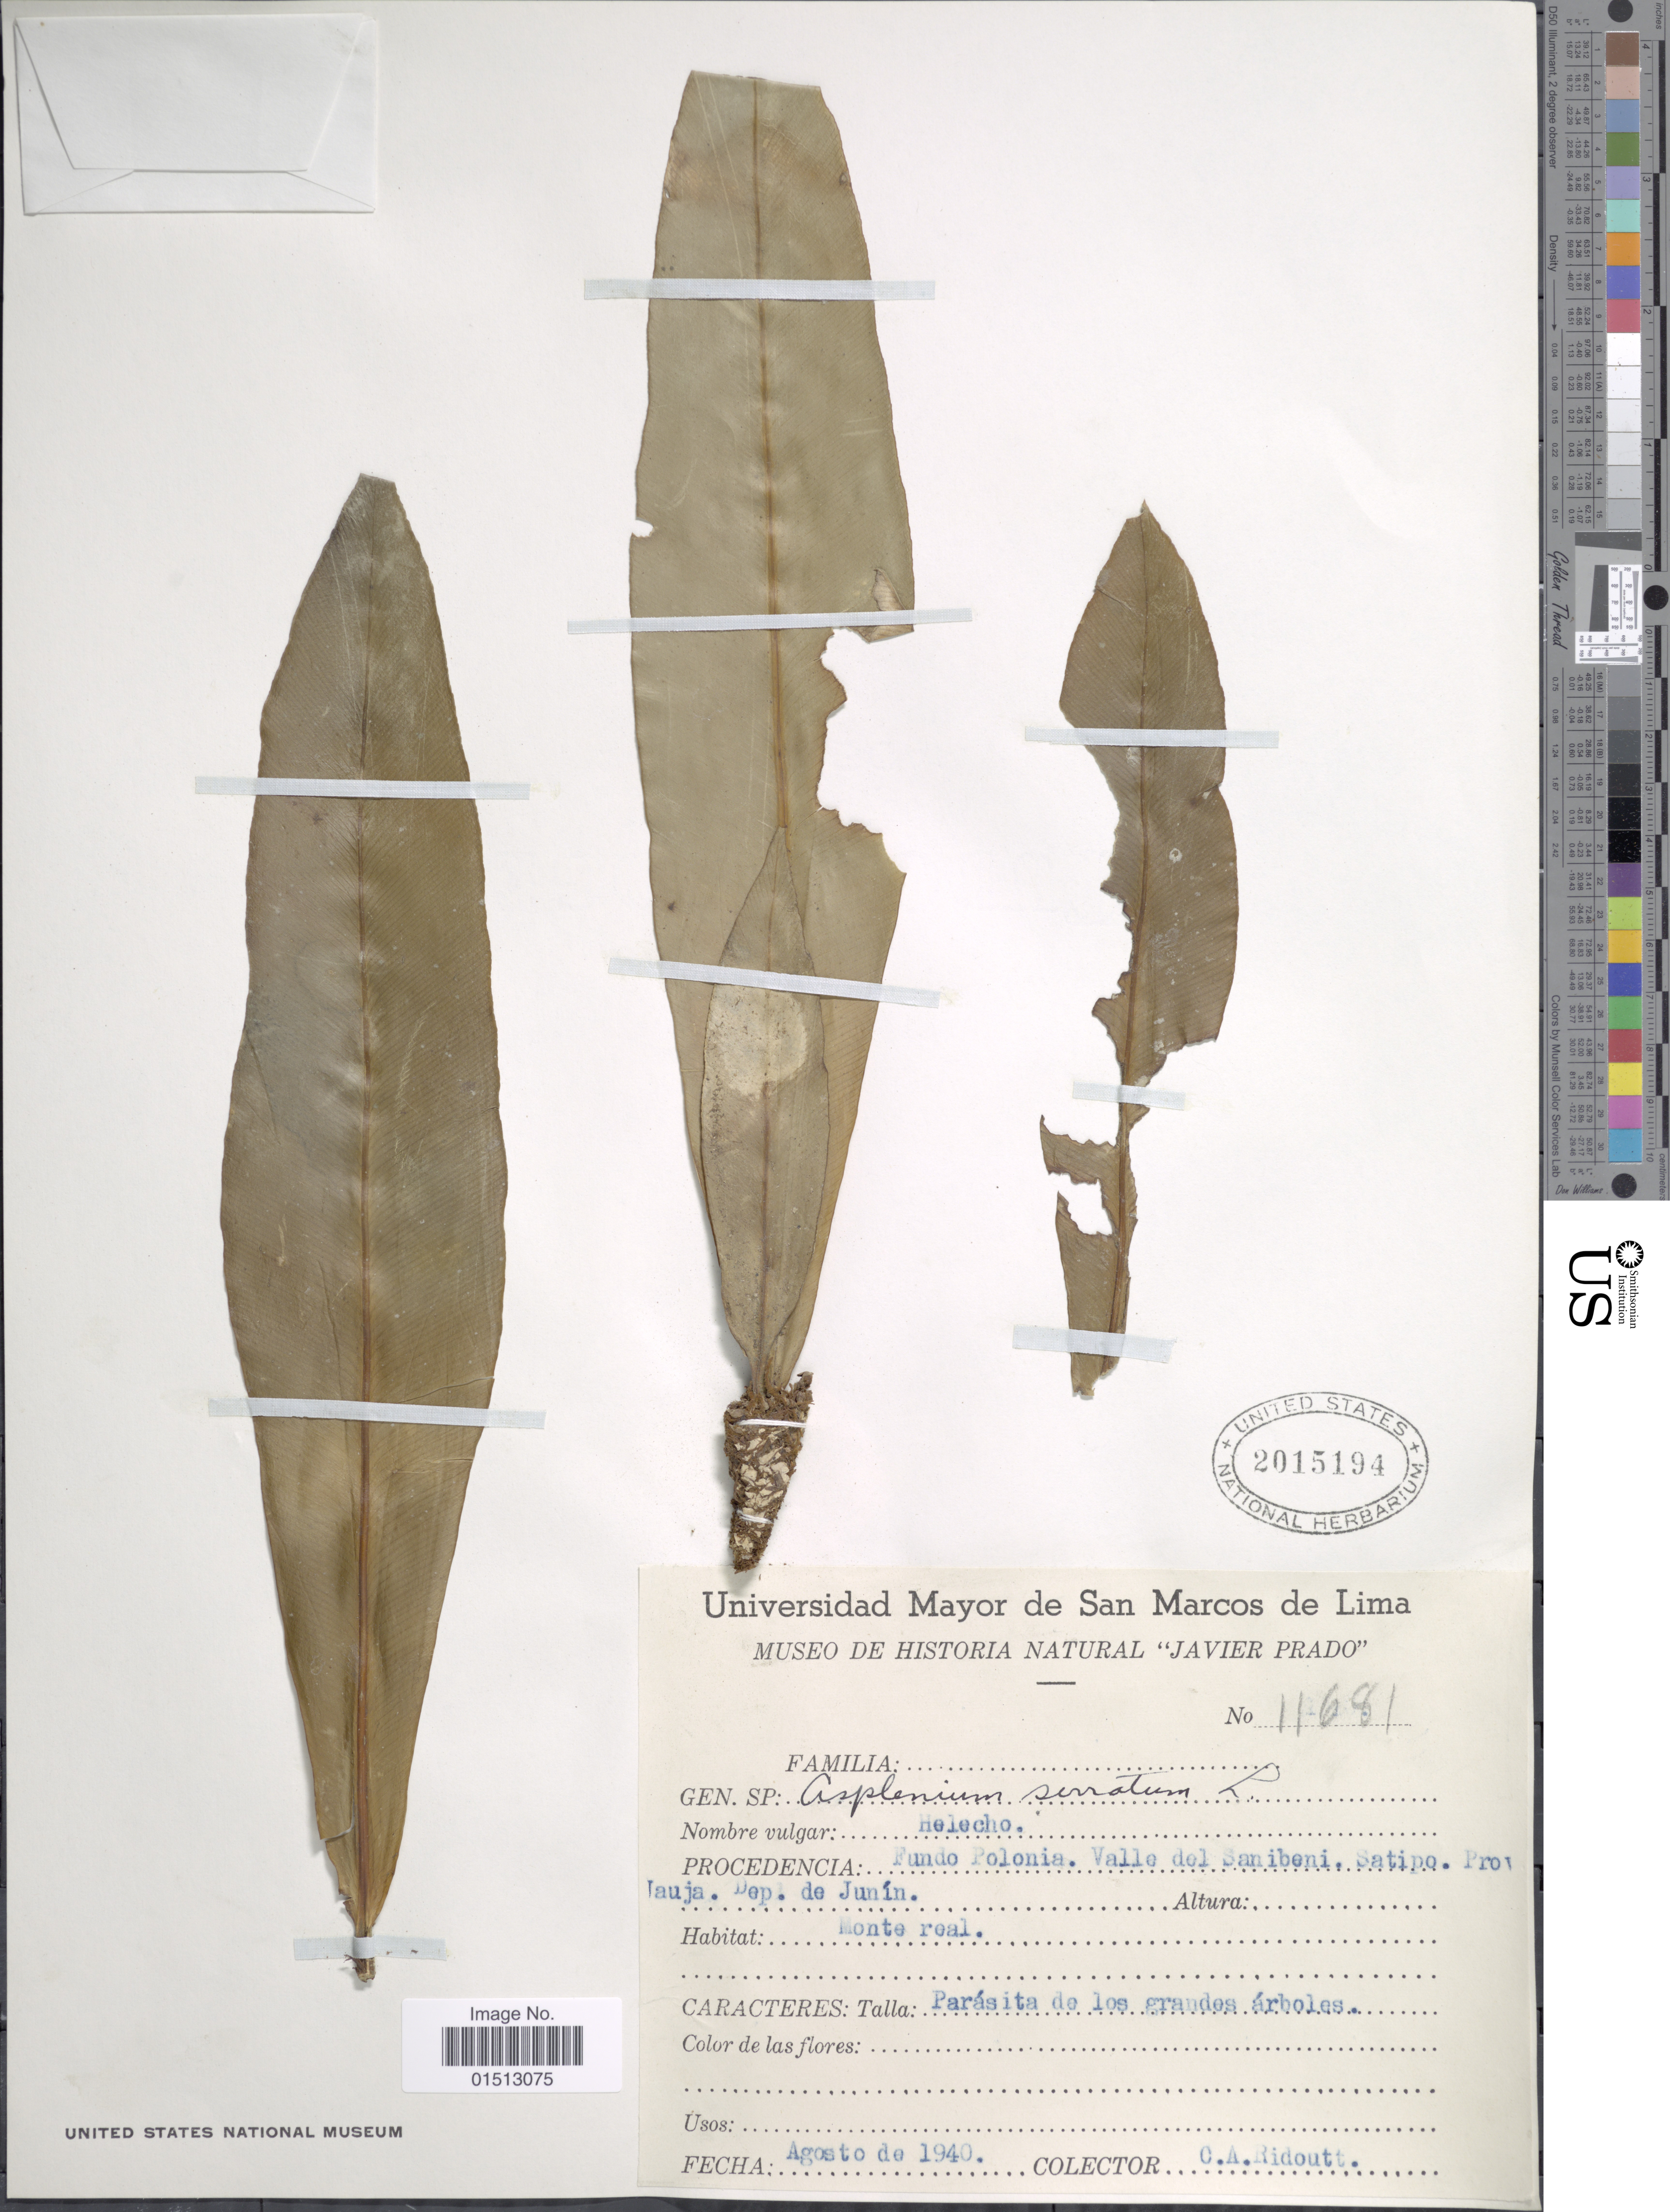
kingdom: Plantae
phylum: Tracheophyta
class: Polypodiopsida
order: Polypodiales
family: Aspleniaceae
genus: Asplenium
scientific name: Asplenium serratum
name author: L.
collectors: C. Ridoutt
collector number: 11681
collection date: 1940-08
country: Peru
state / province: Junín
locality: Monte real, Fundo Polonia, Valle del Sanibeni, Satipo, Prov. Jauja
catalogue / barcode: US 2015194